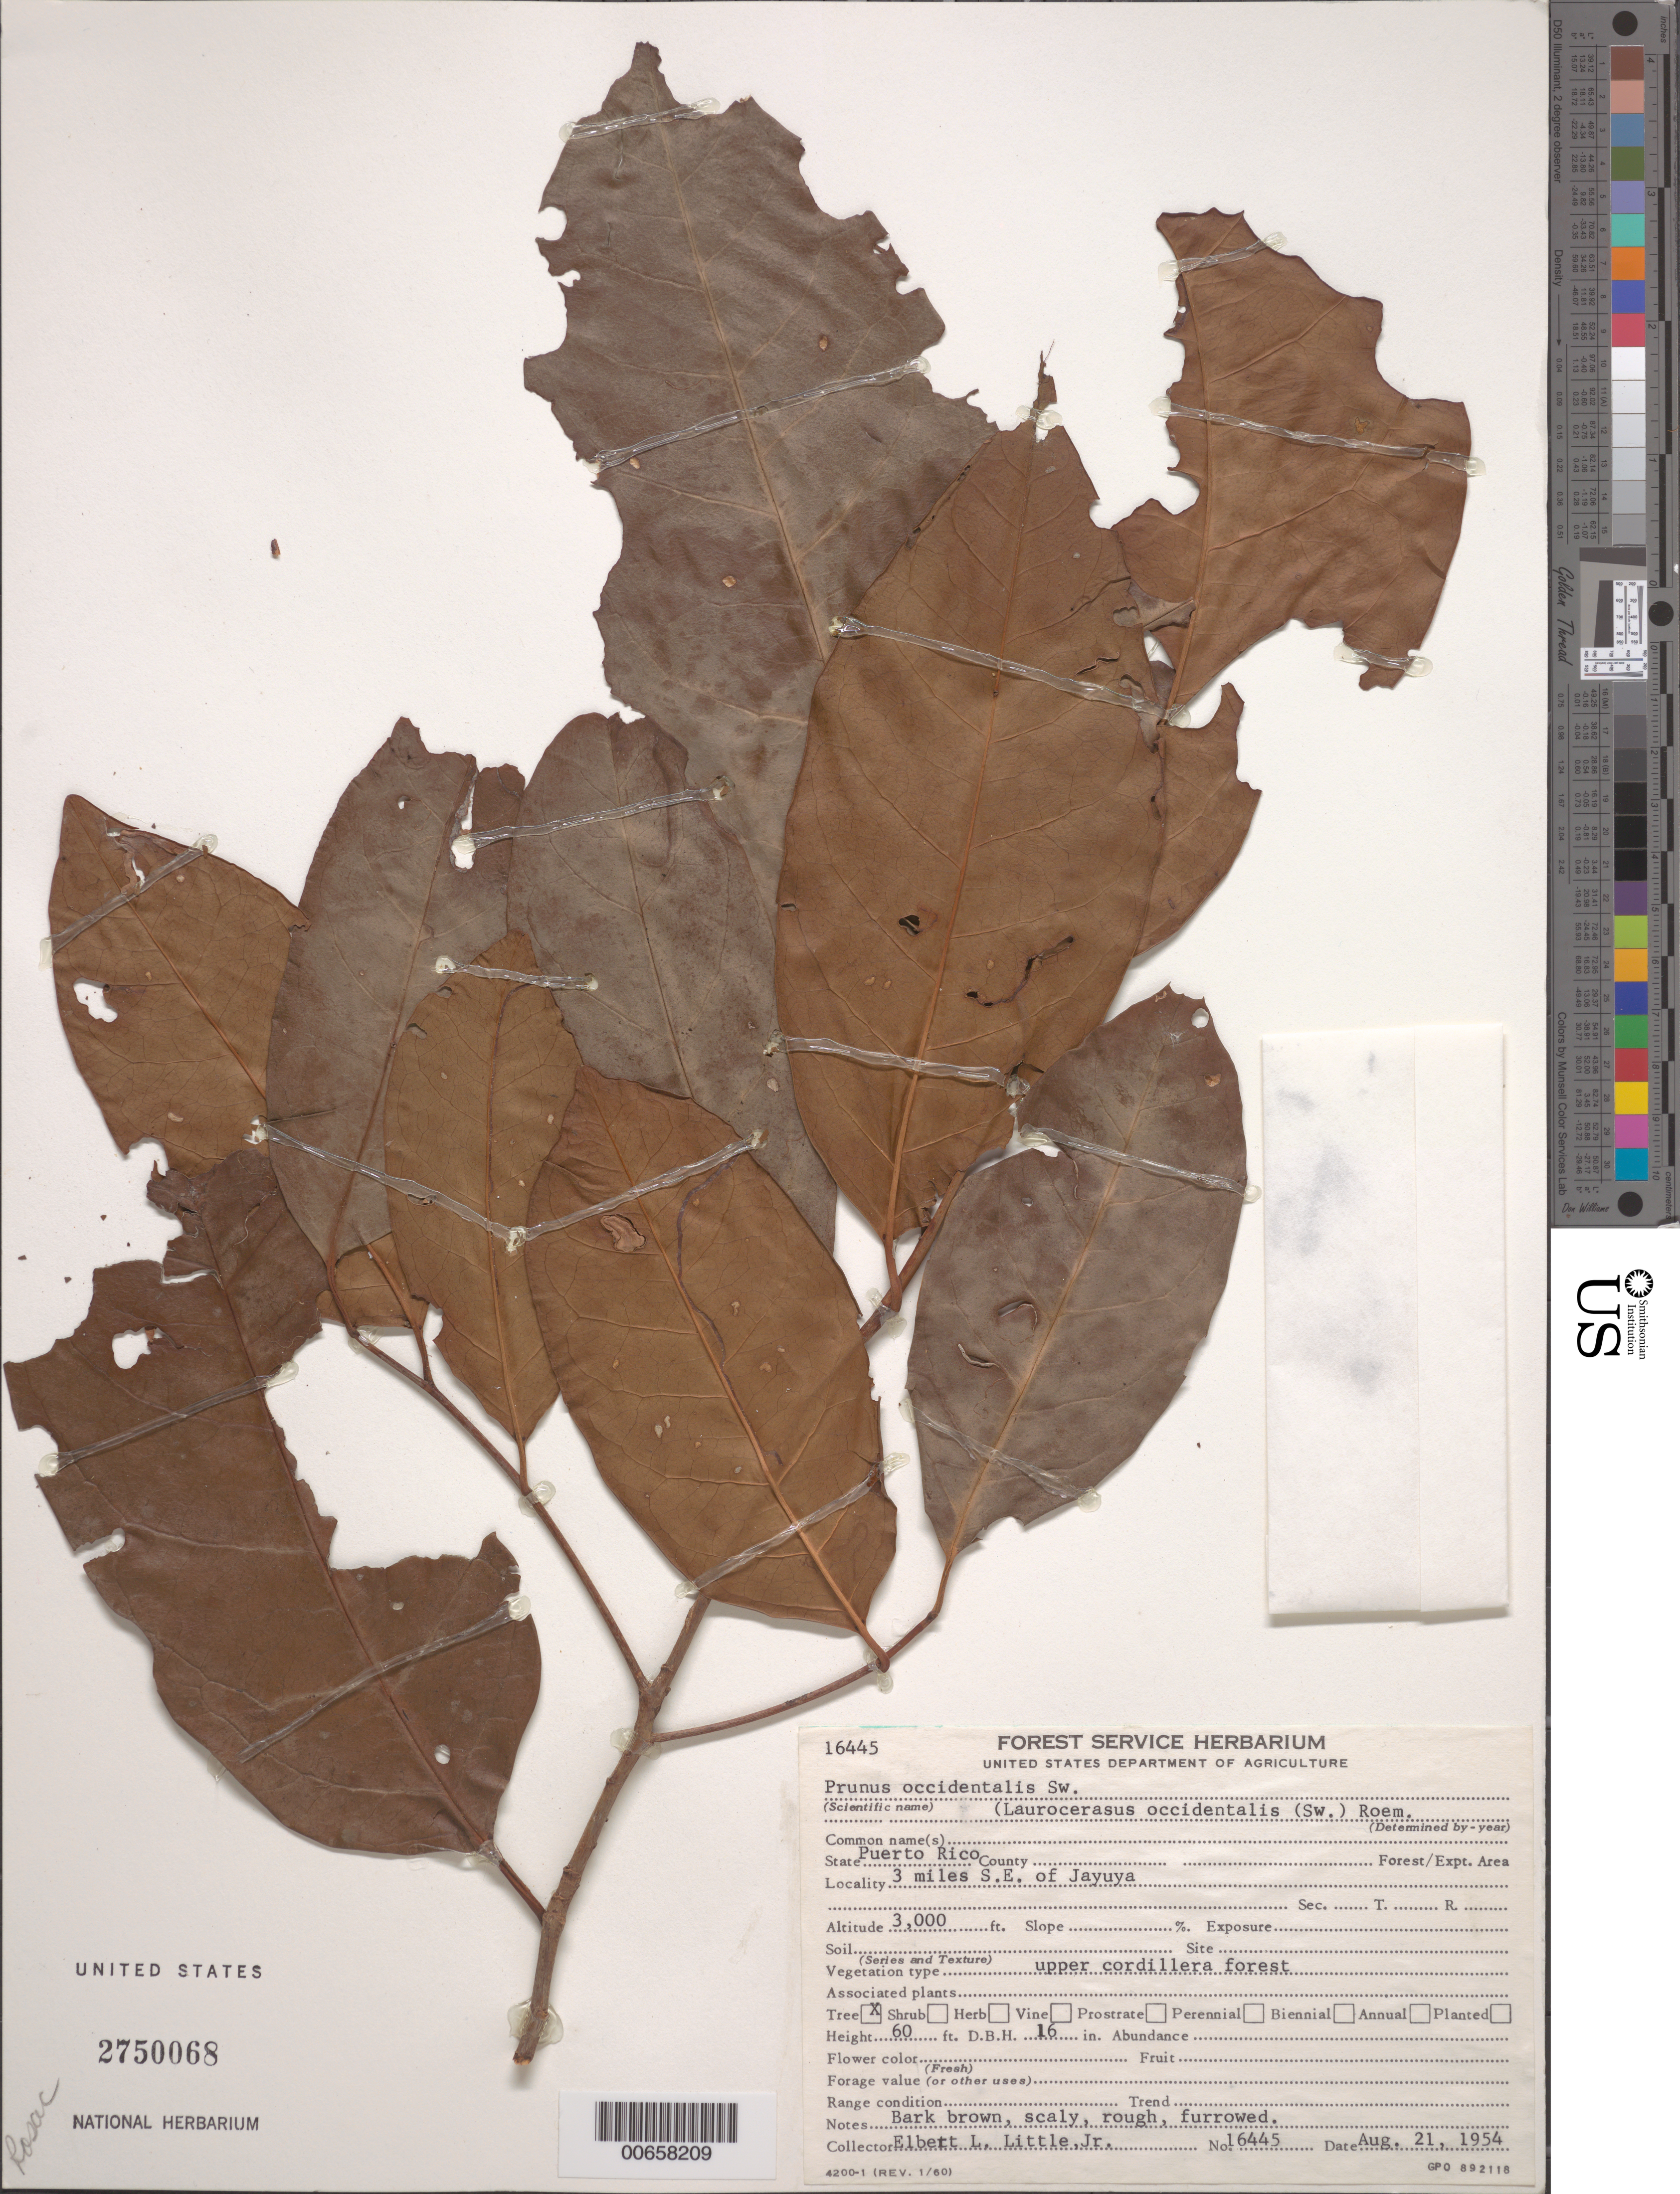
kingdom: Plantae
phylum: Tracheophyta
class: Magnoliopsida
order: Rosales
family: Rosaceae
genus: Prunus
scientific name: Prunus occidentalis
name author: Sw.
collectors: E. L. Little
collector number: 16445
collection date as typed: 21 Aug 1954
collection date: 1954-08-21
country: Puerto Rico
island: Greater Antilles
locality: Jayuya, 3 mi SE of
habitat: Upper cordillera forest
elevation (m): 914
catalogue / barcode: US 2750068